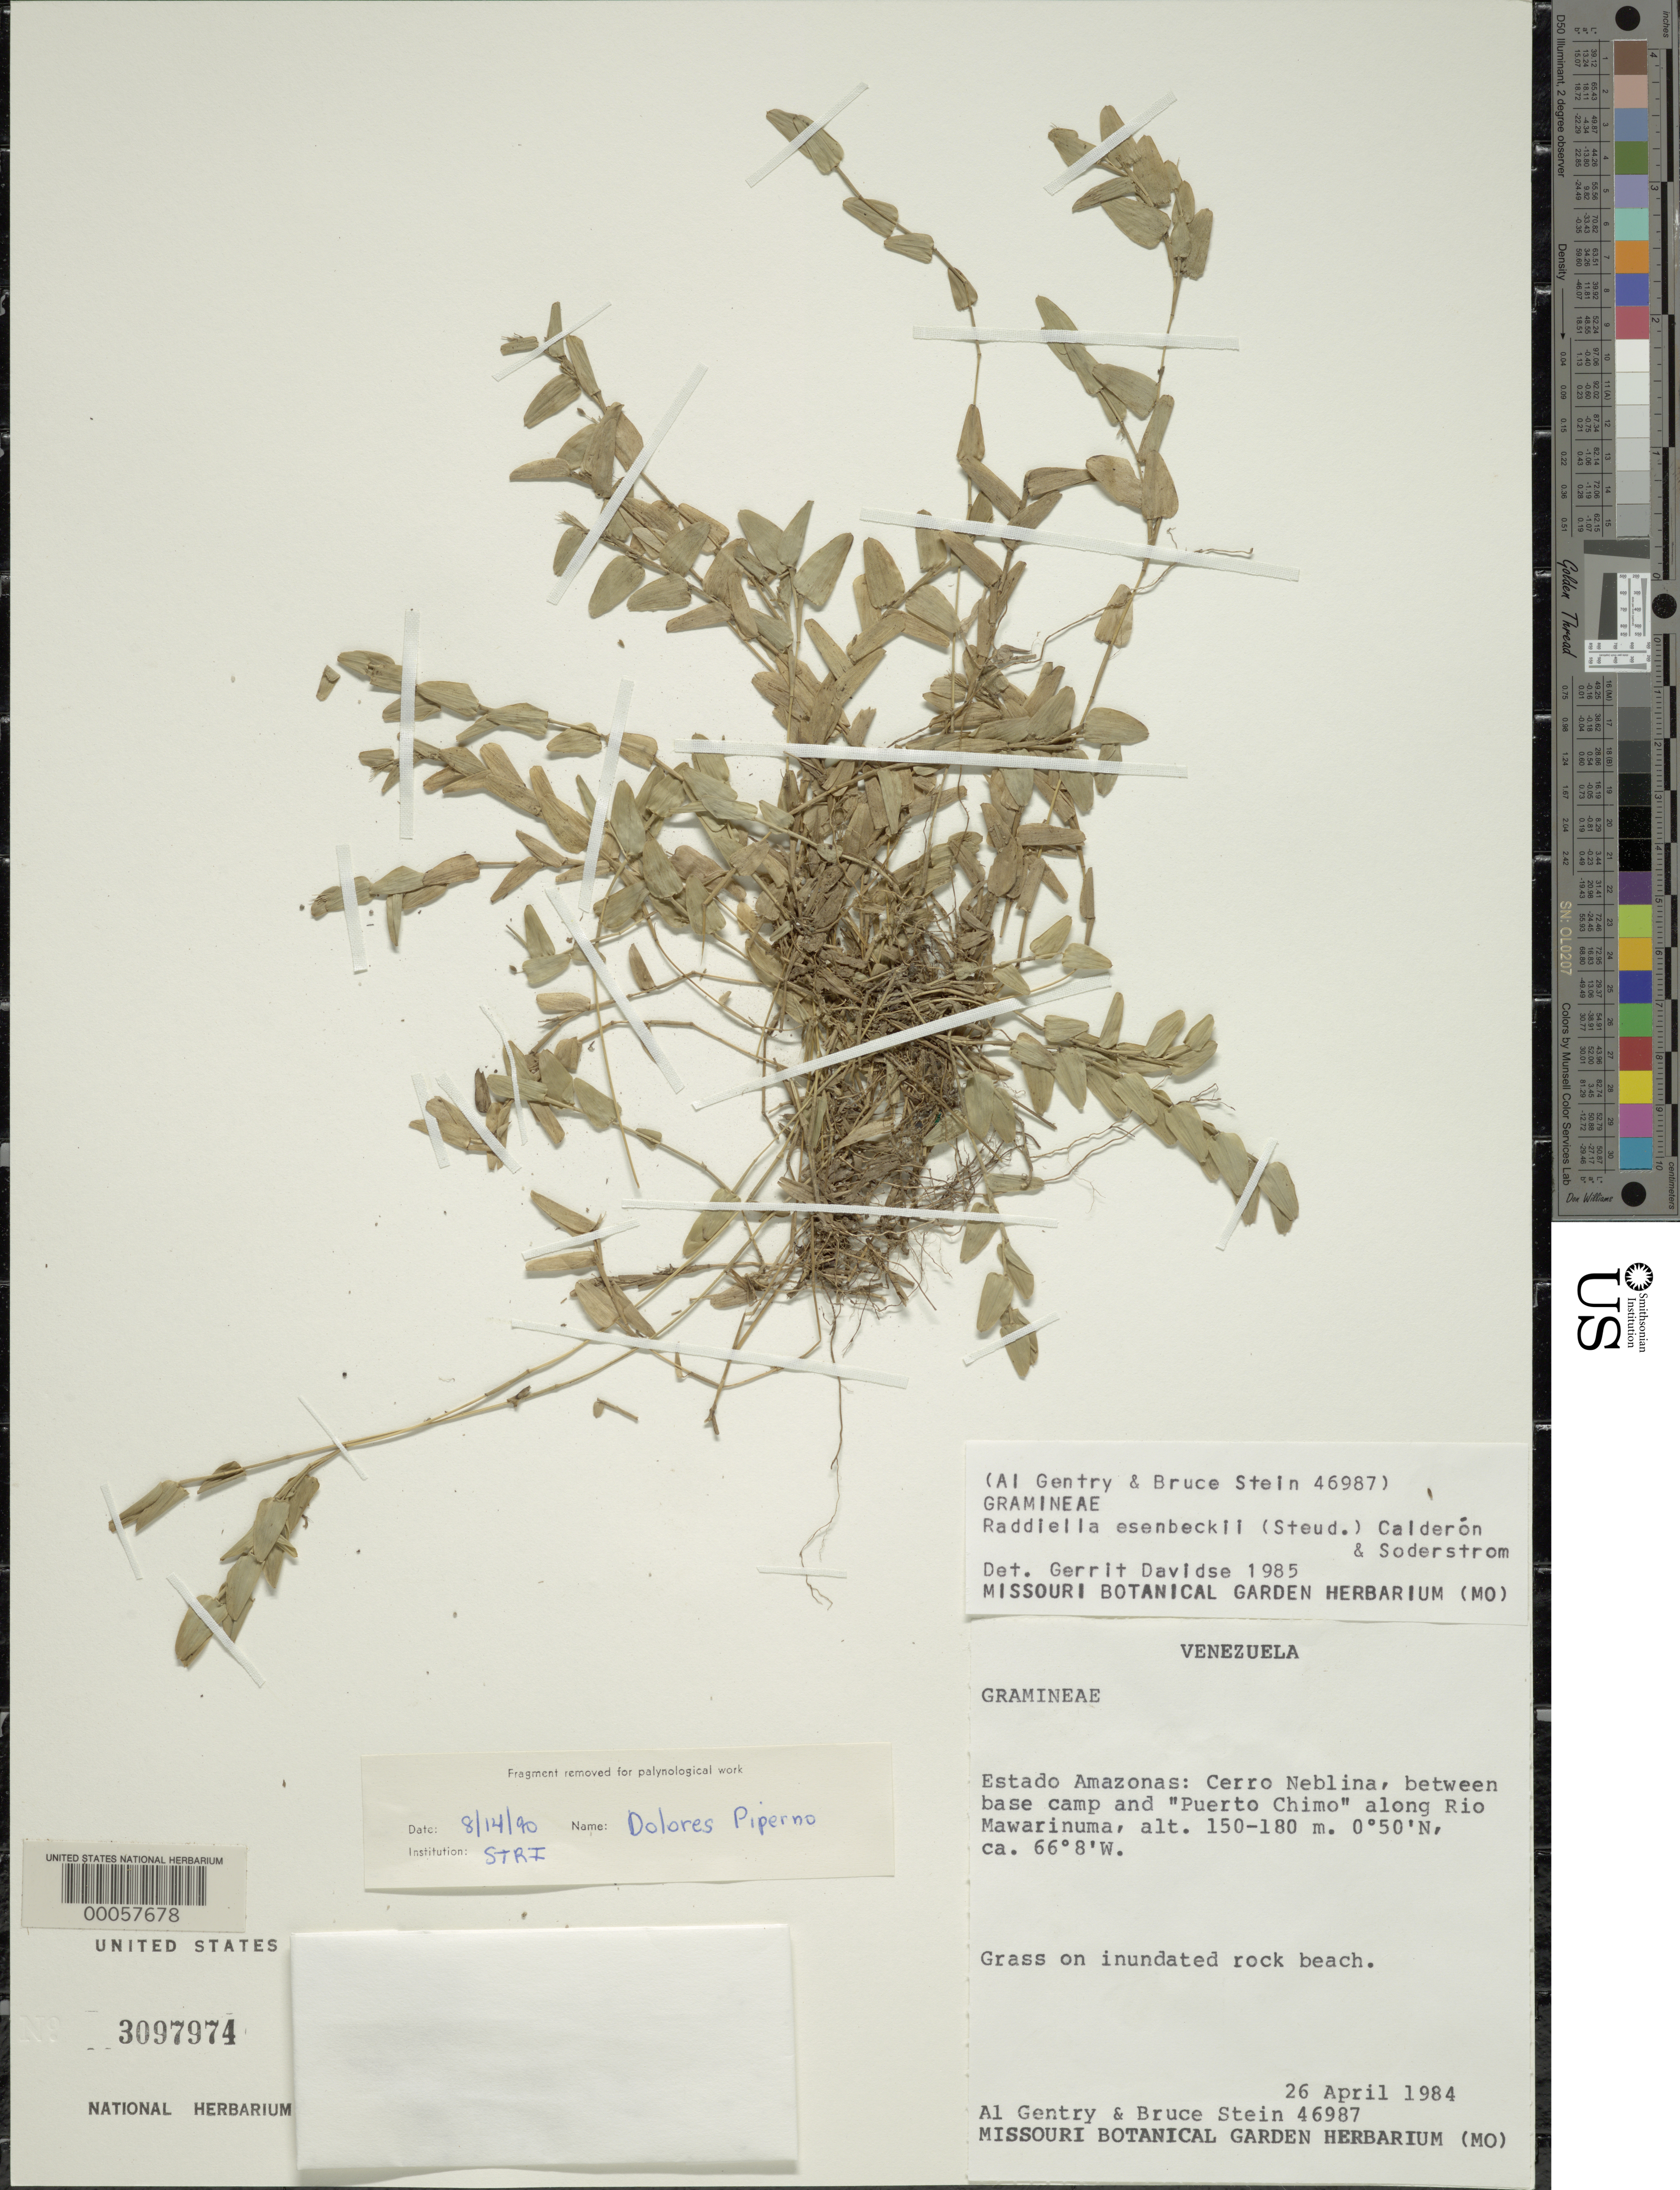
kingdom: Plantae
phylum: Tracheophyta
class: Liliopsida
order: Poales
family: Poaceae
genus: Raddiella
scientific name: Raddiella esenbeckii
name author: (Steud.) C. E. Calderón & Soderstr.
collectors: A. H. Gentry & B. A. Stein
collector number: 46987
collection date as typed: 26 Apr 1984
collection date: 1984-04-26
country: Venezuela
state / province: Amazonas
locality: Cerro neblina, between base camp and "puerto chimo" along rio marwarinuma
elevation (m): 150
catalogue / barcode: US 3097974